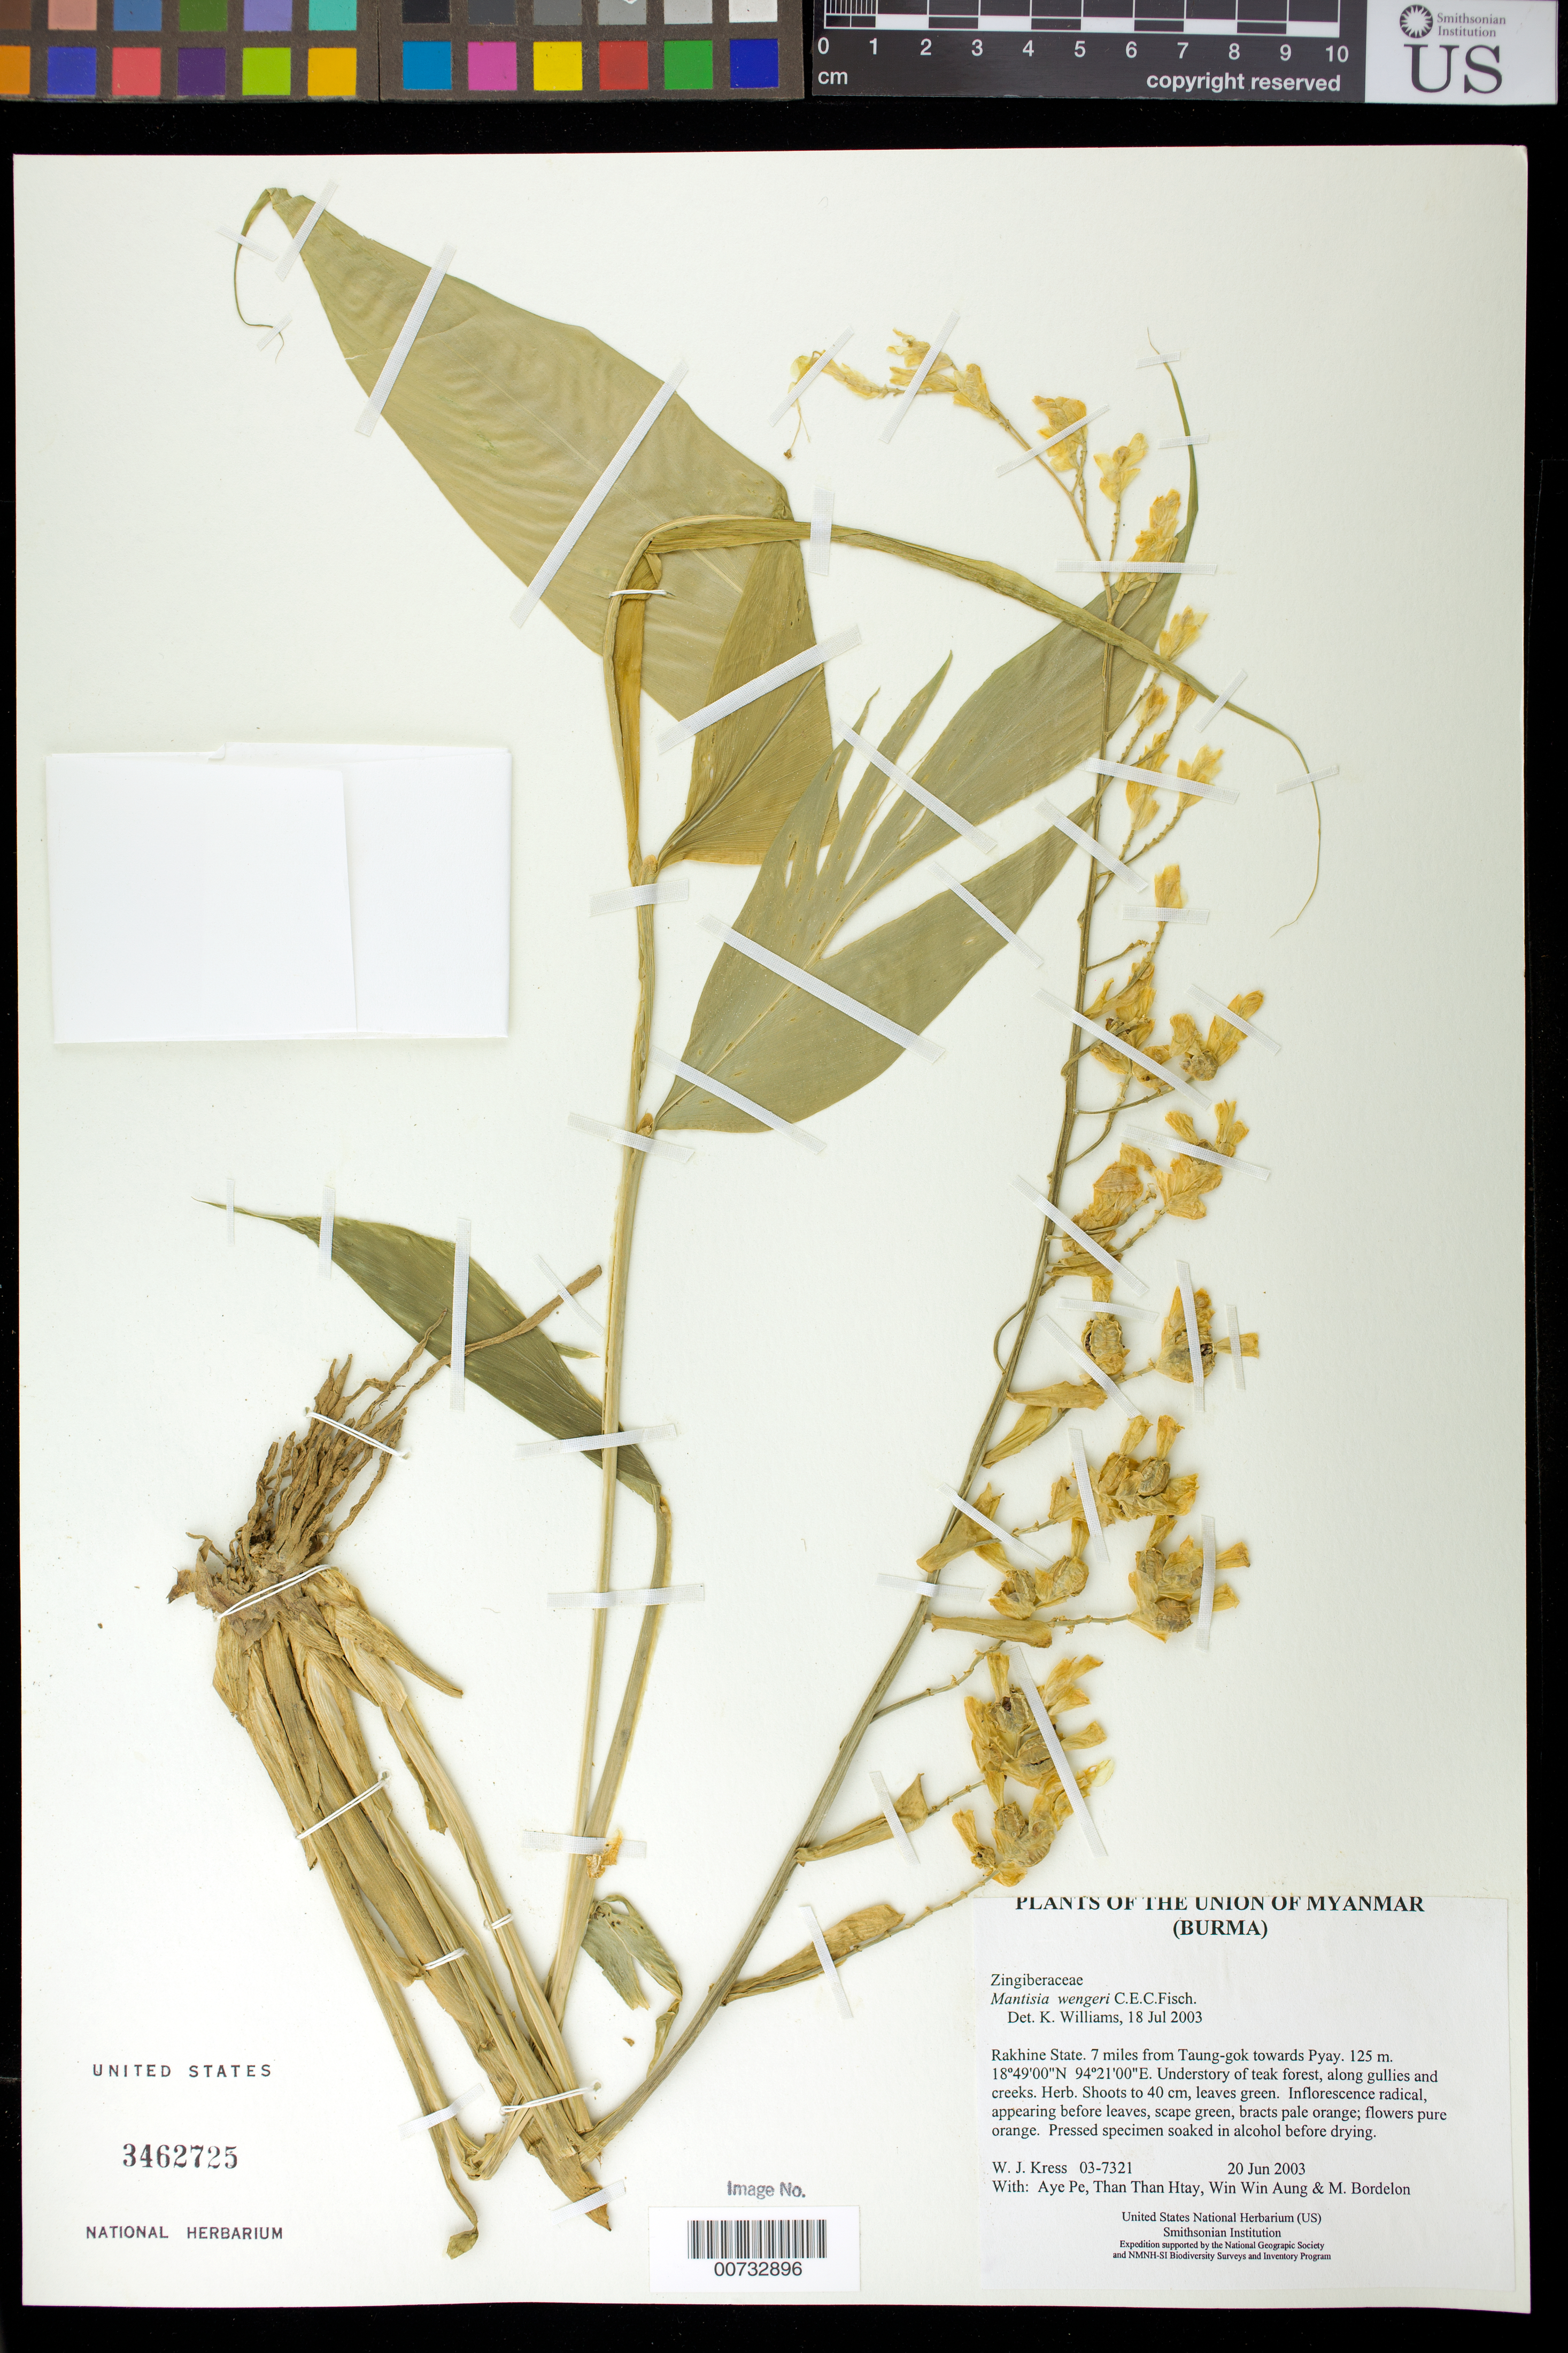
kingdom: Plantae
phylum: Tracheophyta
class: Liliopsida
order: Zingiberales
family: Zingiberaceae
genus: Globba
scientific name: Globba wengeri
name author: (C.E.C. Fisch.) K.J. Williams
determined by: Strong, M. T., (US), Smithsonian Institution - National Museum of Natural History (UNITED STATES)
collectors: W. J. Kress, Aye Pe, Than Than Htay, Win Win Aung & M. Bordelon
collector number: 03-7321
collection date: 2003-06-20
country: Myanmar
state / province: Rakhine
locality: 7 miles from Taung-gok towards Pyay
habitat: Understory of teak forest, along gullies and creeks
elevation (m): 125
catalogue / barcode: US 3462725